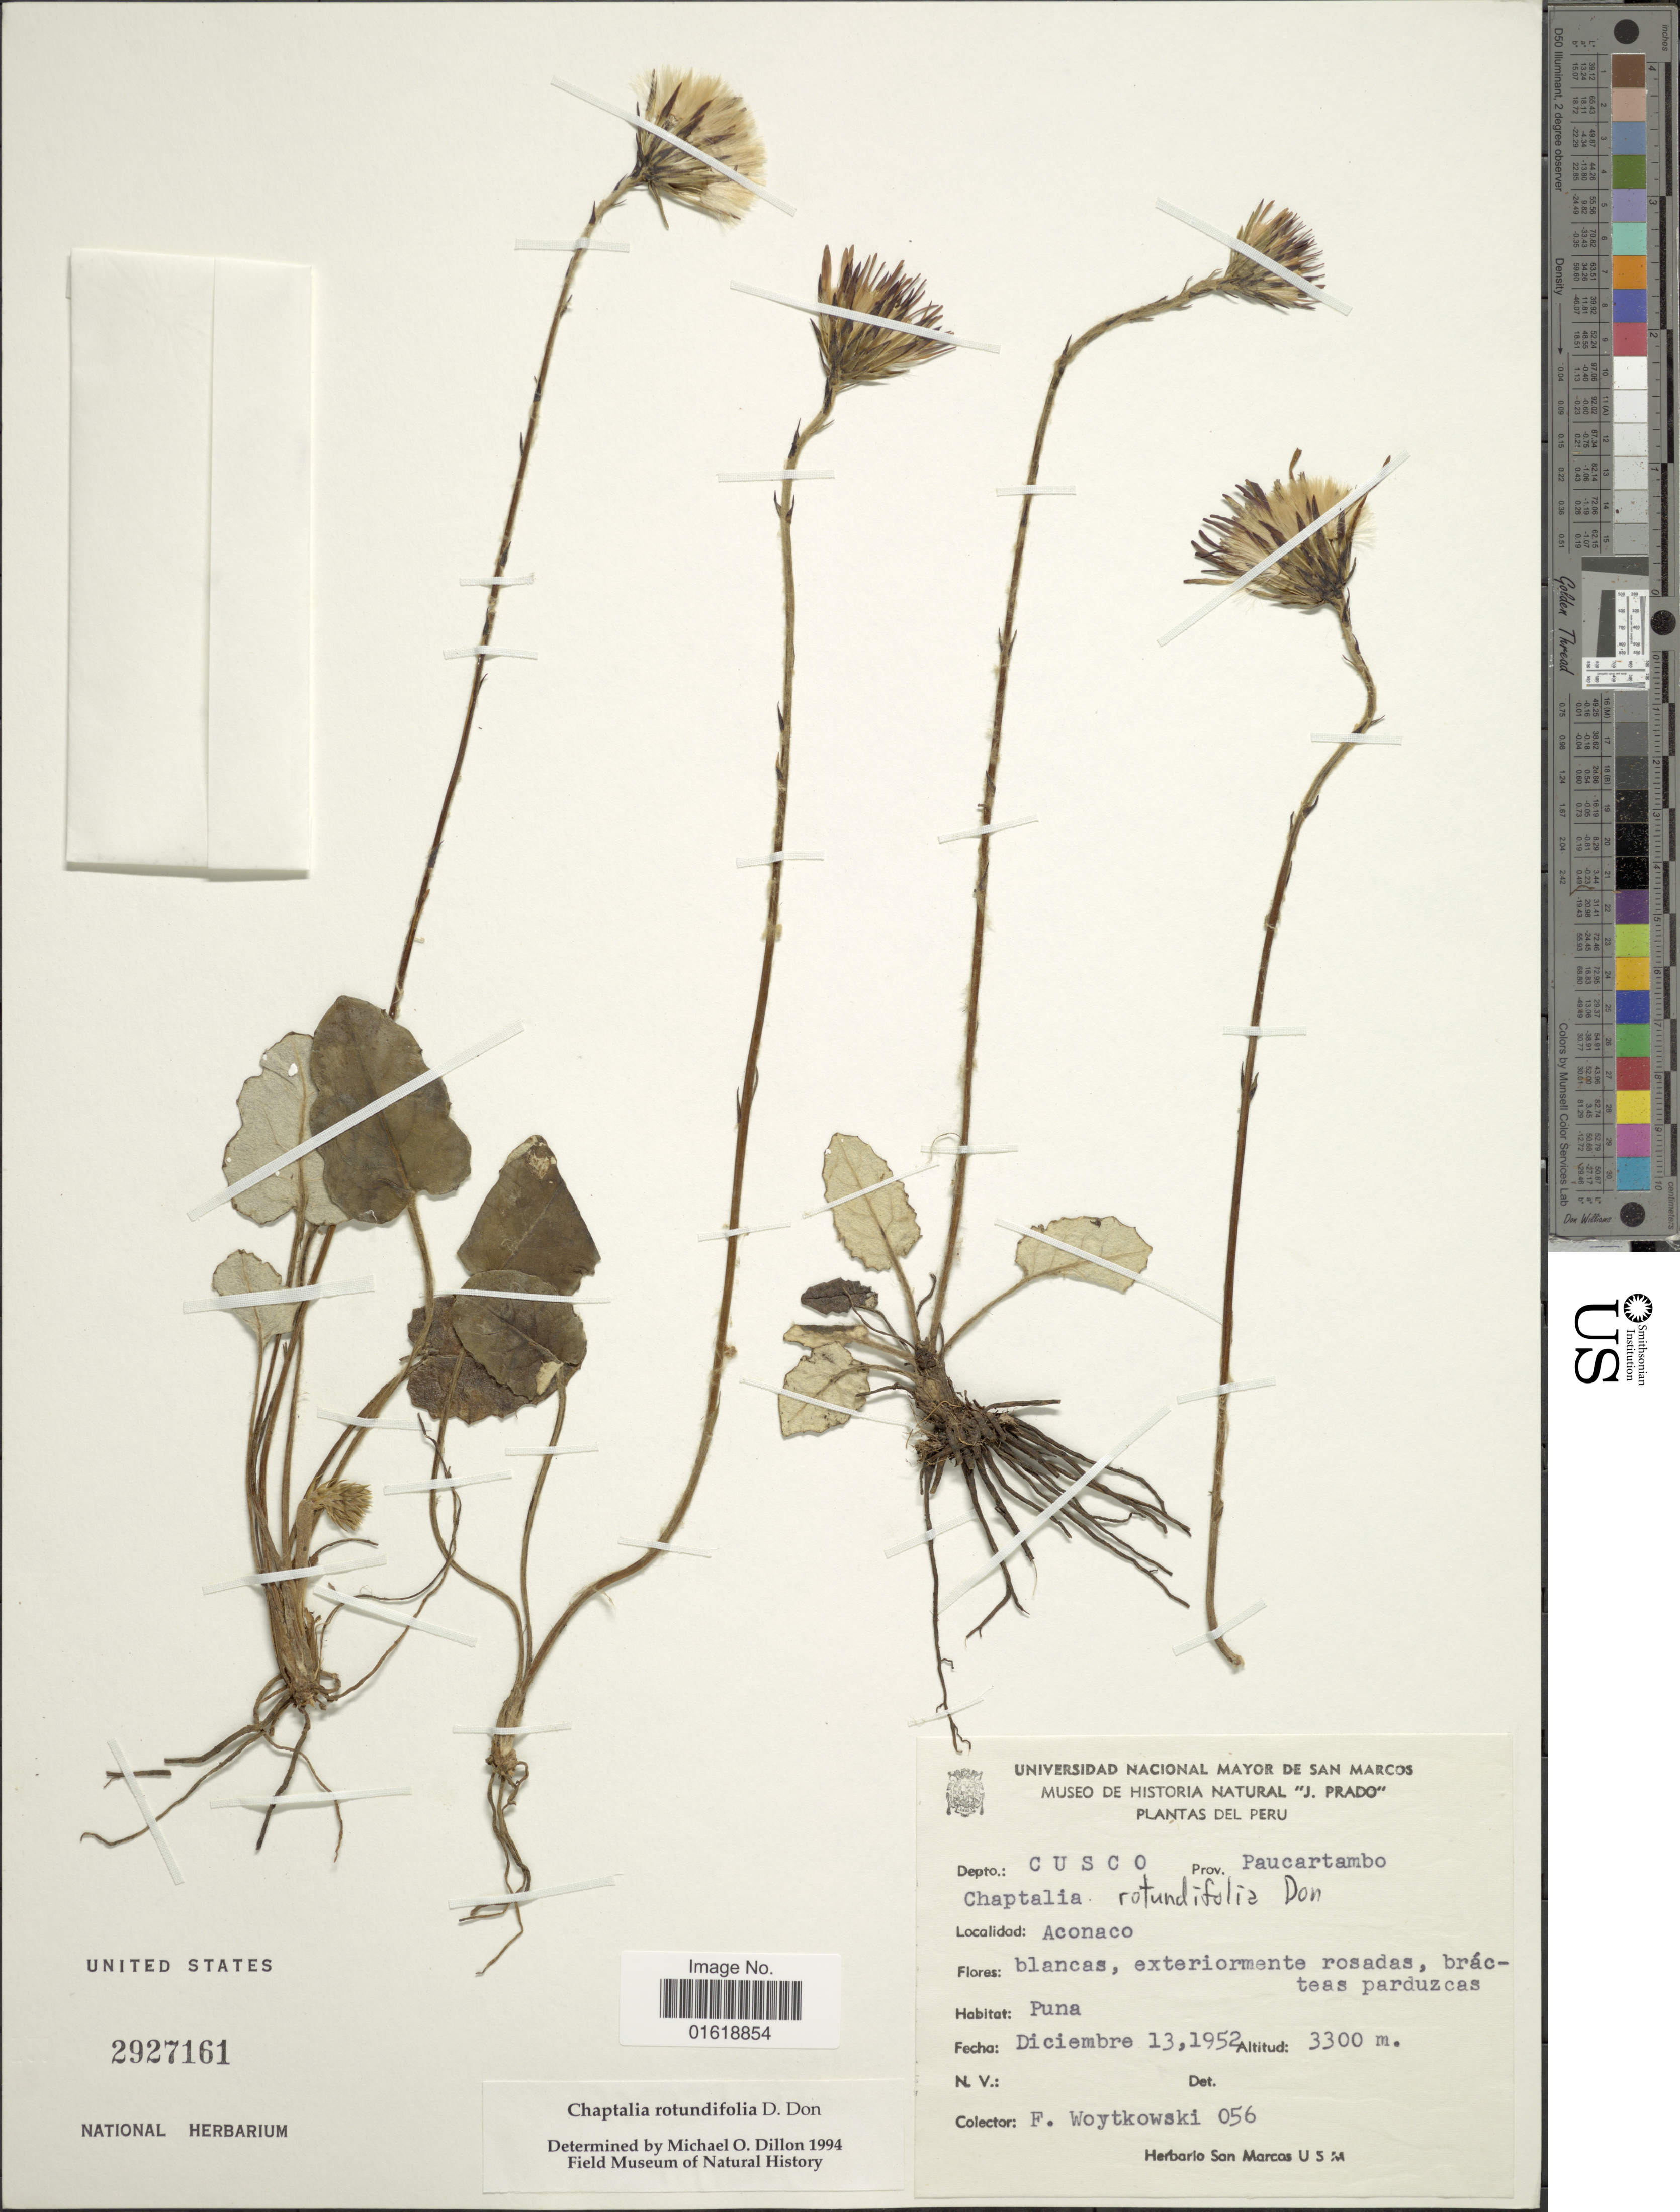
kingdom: Plantae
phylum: Tracheophyta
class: Magnoliopsida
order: Asterales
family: Asteraceae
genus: Chaptalia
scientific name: Chaptalia rotundifolia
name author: D. Don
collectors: F. Woytkowski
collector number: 056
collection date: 1952-12-13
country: Peru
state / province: Cusco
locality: Depto.: Cusco. Prov. Paucartambo. Aconaco.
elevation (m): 3300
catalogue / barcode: US 2927161